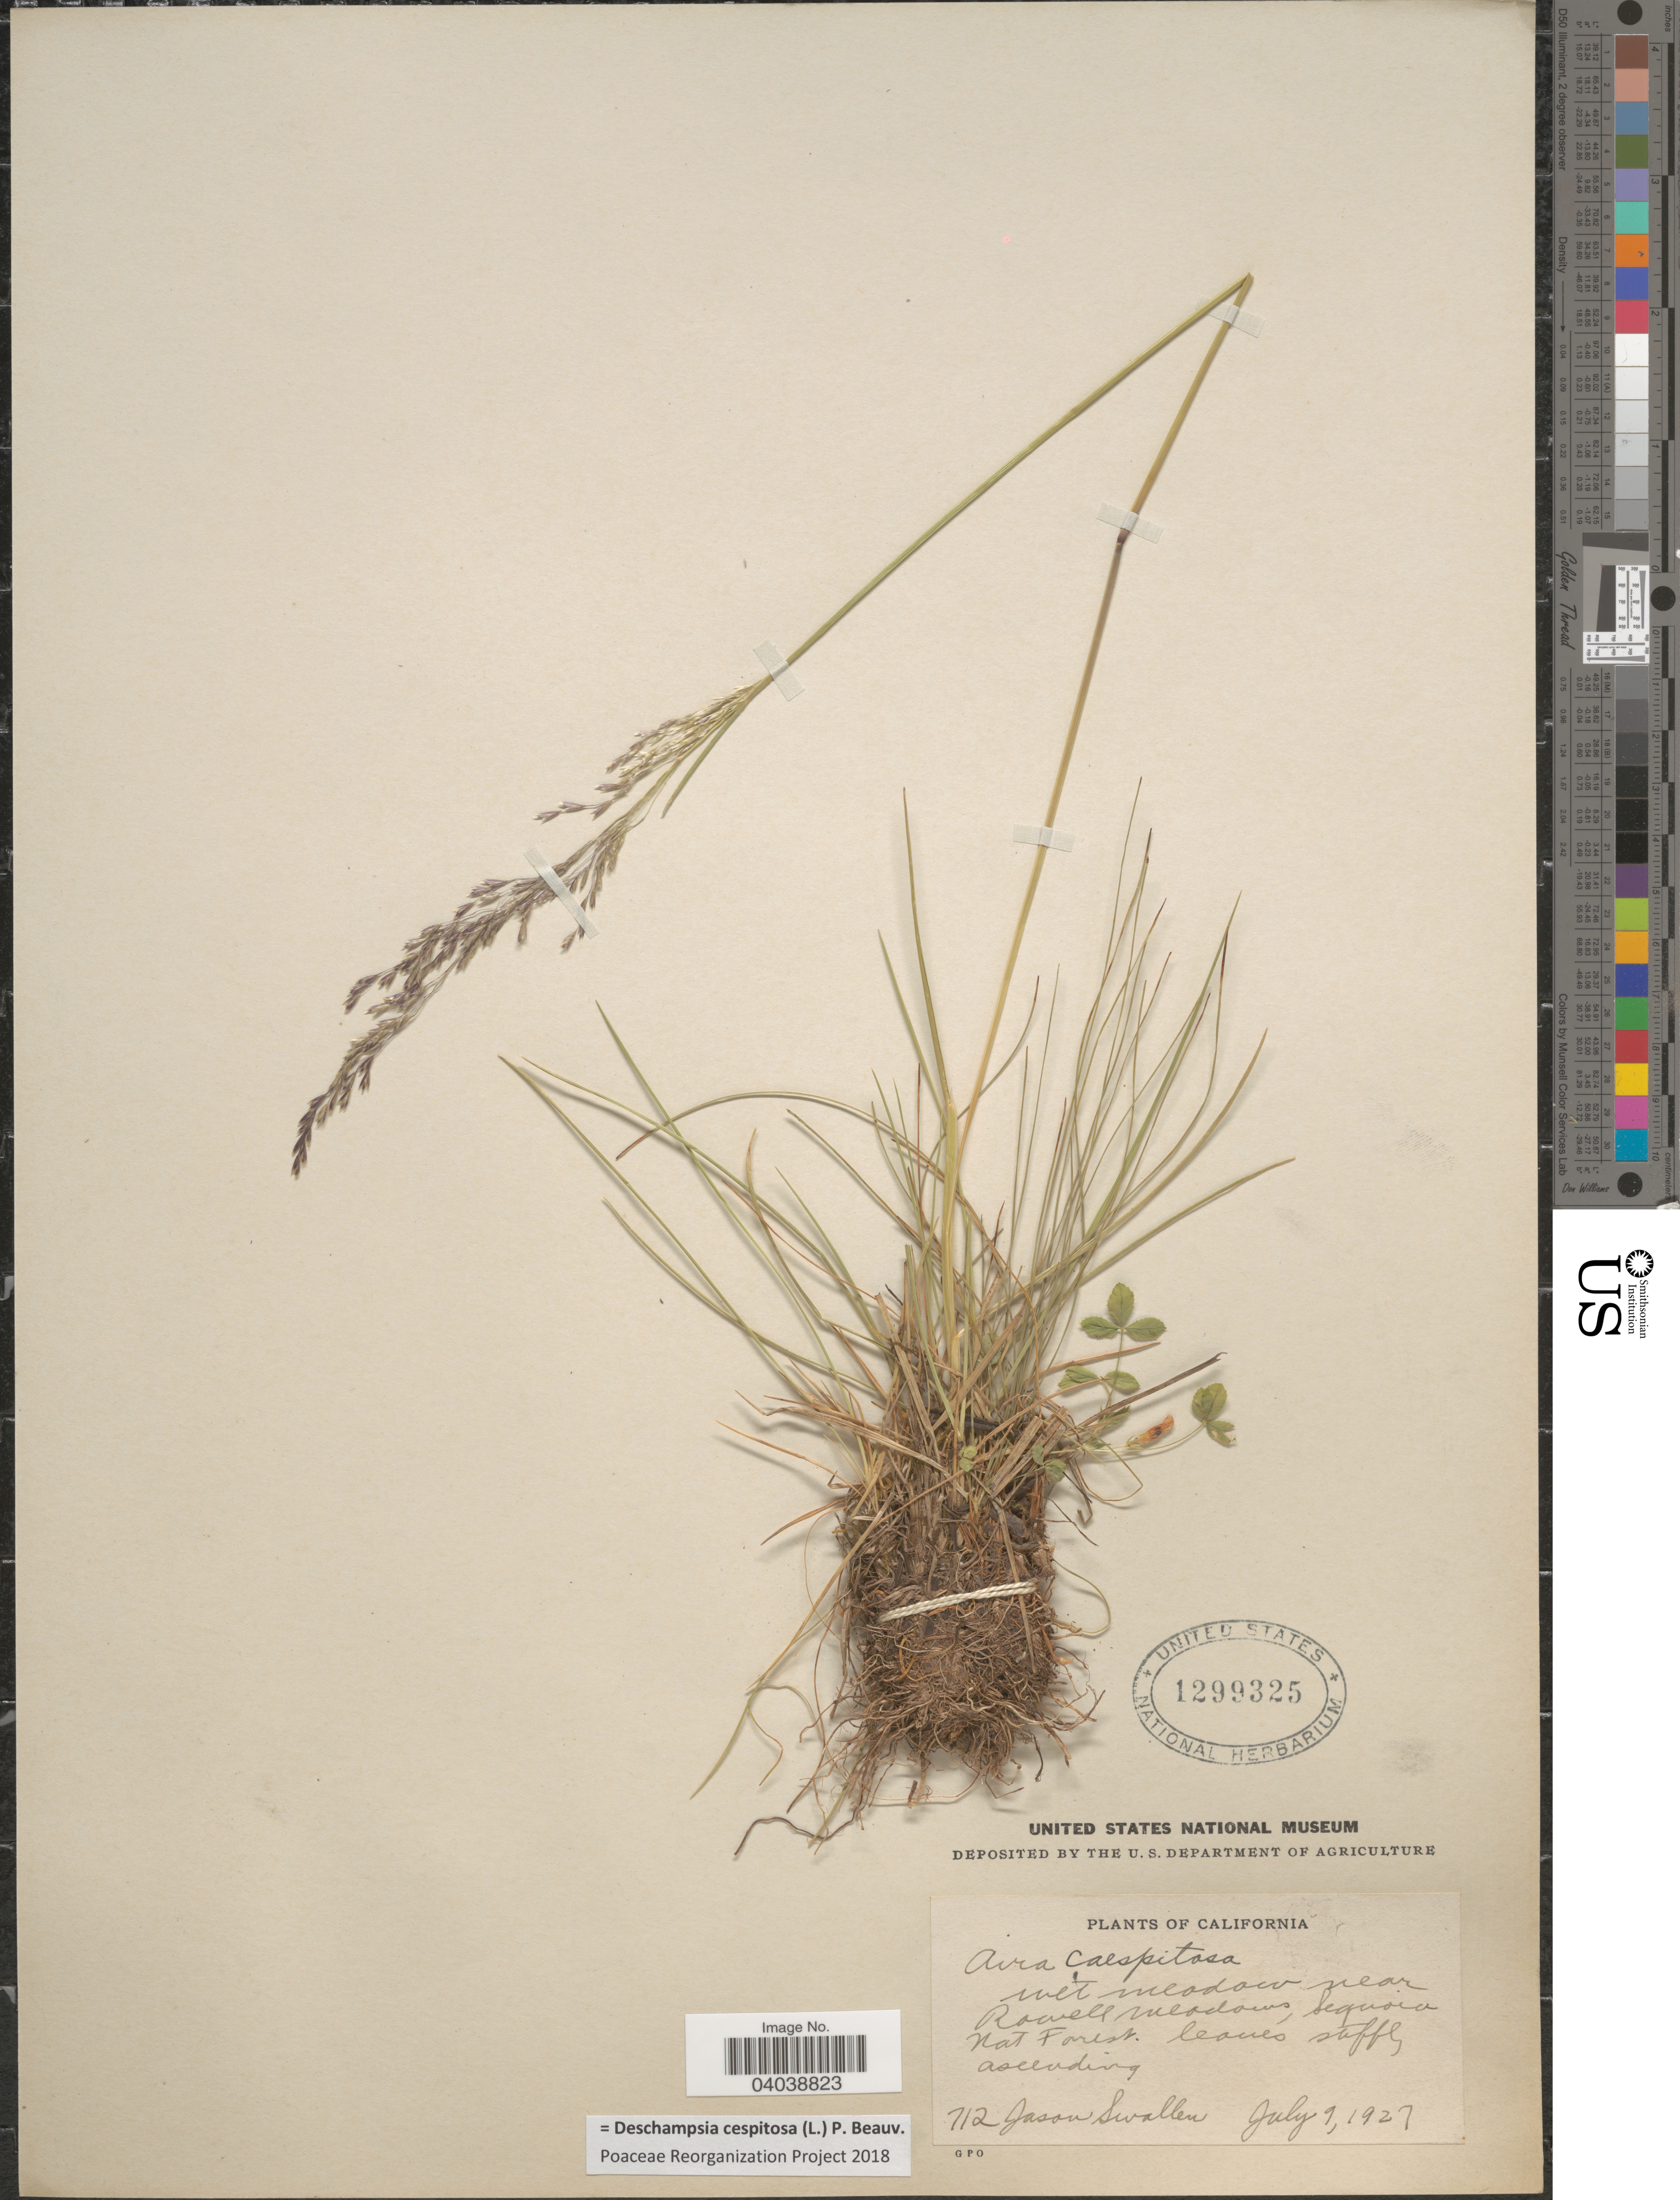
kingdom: Plantae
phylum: Tracheophyta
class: Liliopsida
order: Poales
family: Poaceae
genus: Deschampsia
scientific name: Deschampsia cespitosa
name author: (L.) P. Beauv.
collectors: J. R. Swallen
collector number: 712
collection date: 1927-07-09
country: United States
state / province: California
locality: Wet meadow near Rowell meadows, Sequoia Nat Forest.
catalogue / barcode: US 1299325